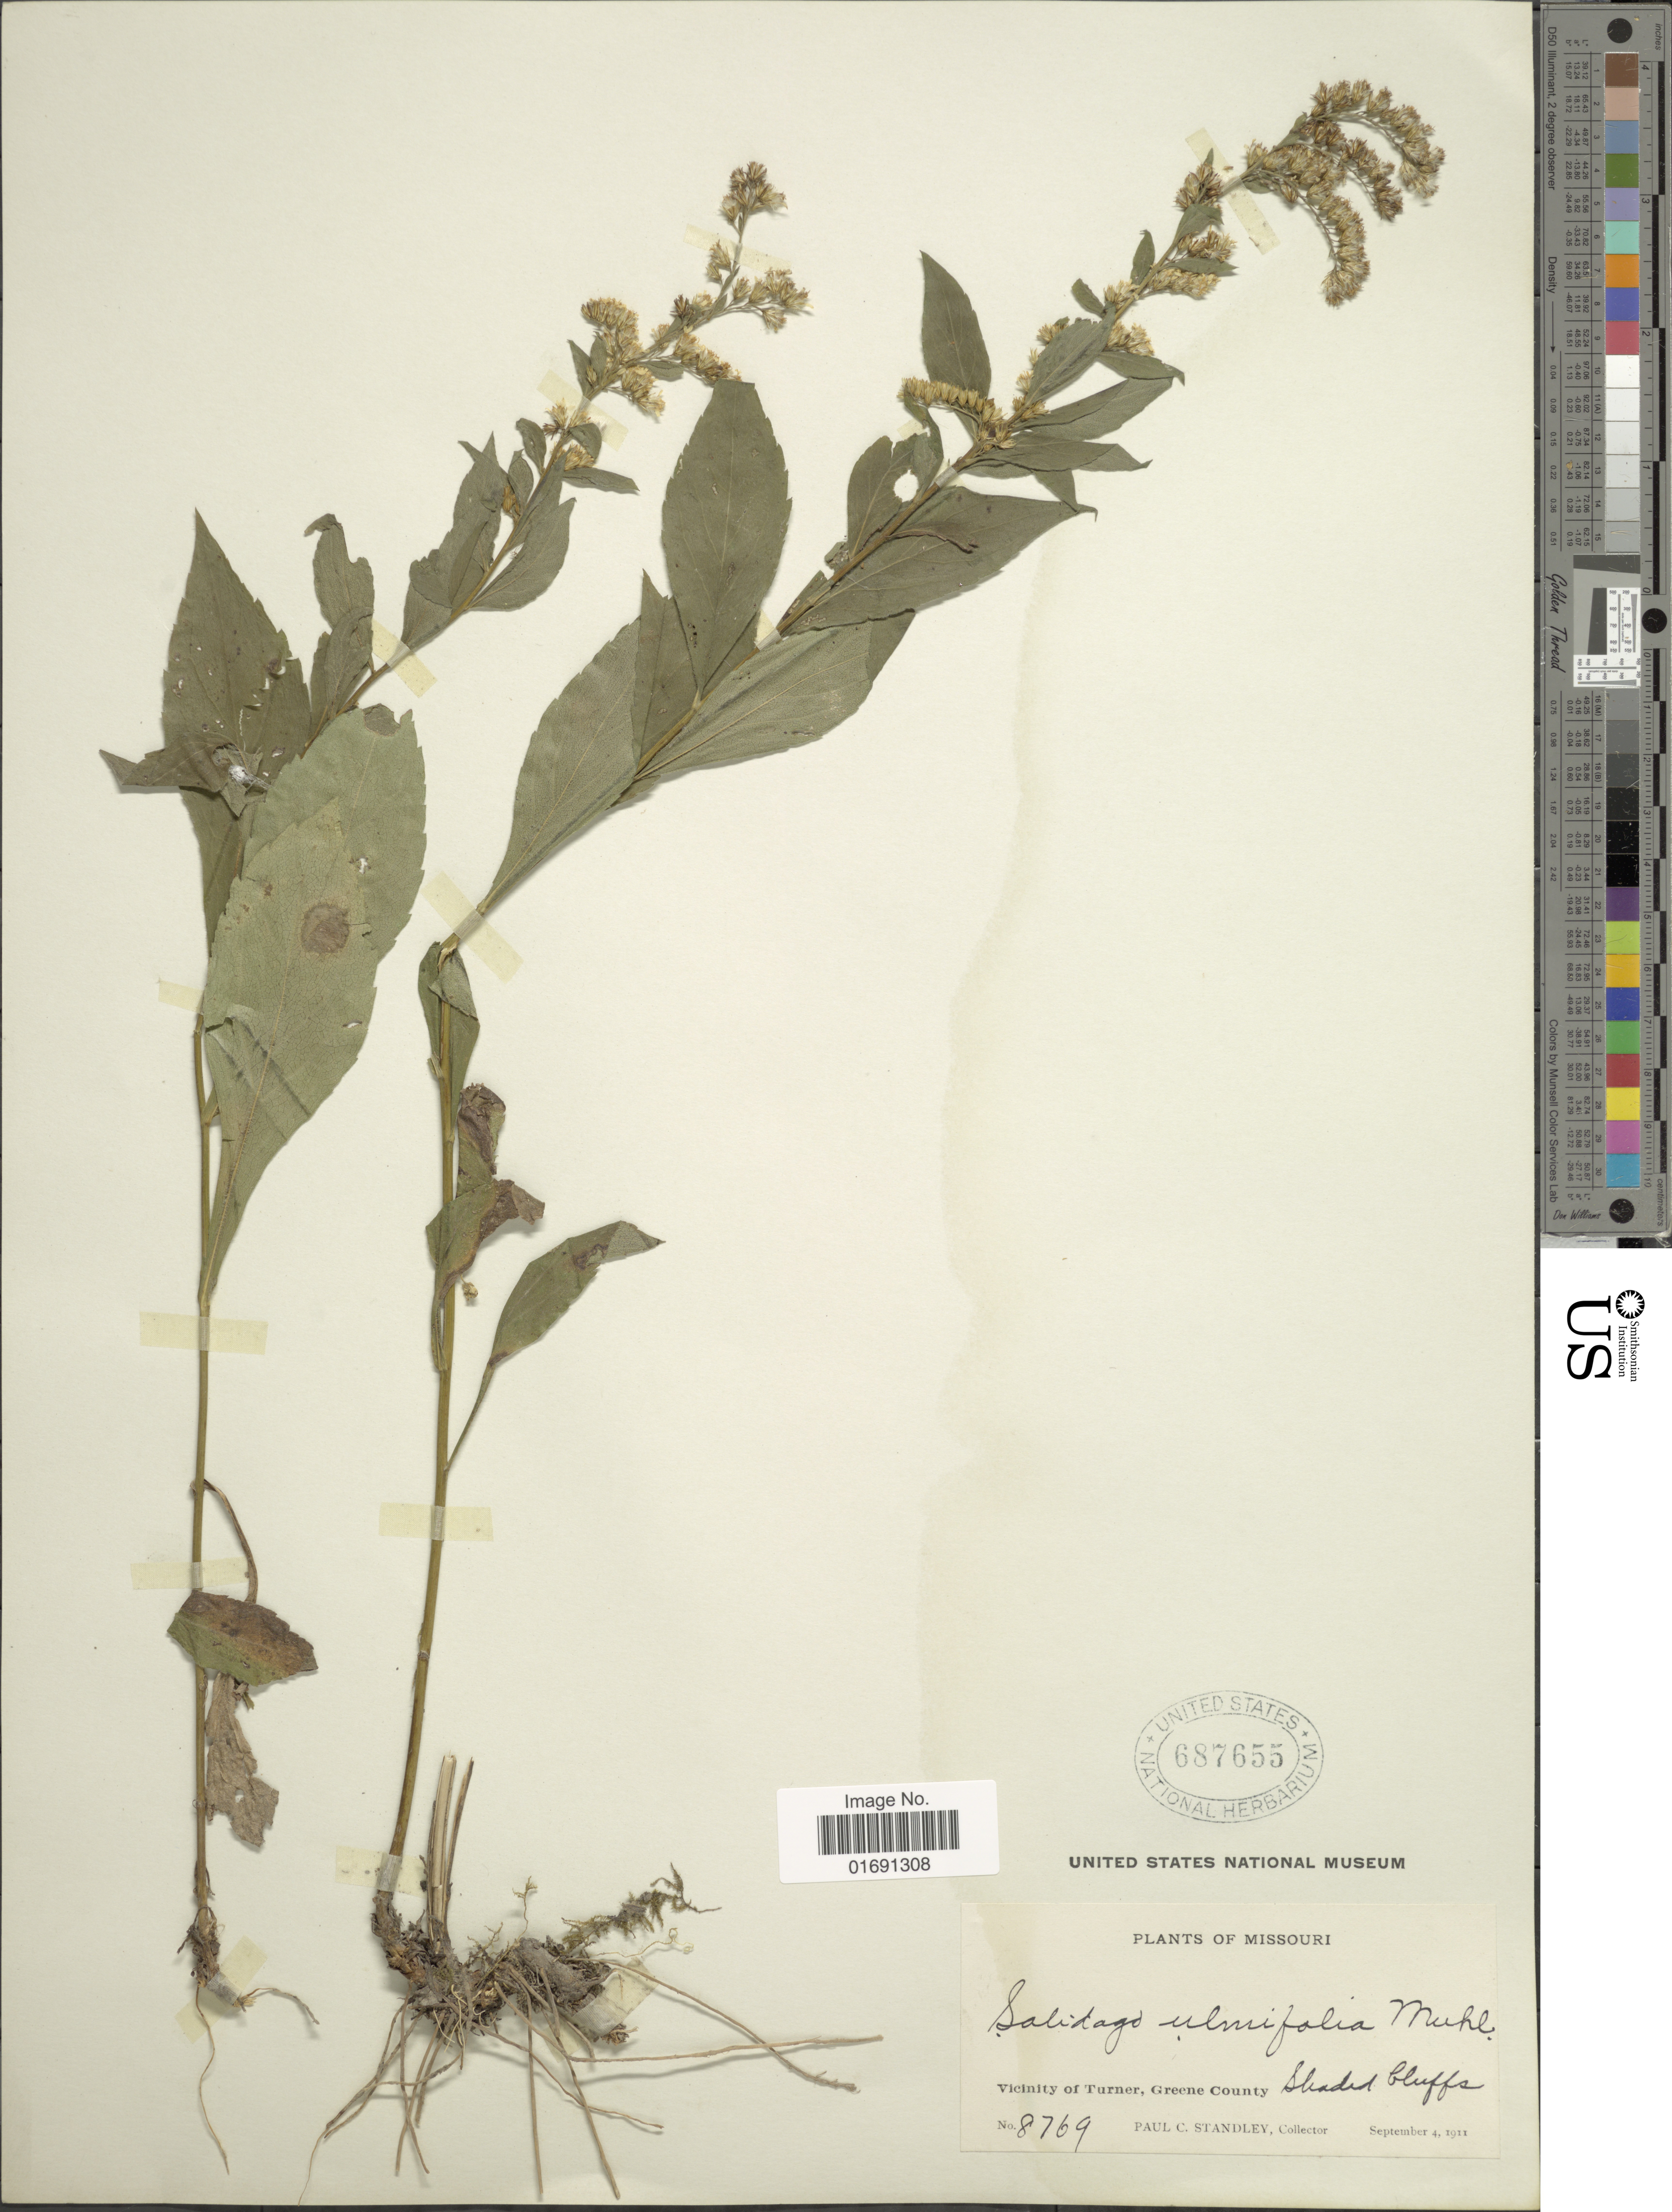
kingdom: Plantae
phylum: Tracheophyta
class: Magnoliopsida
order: Asterales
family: Asteraceae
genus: Solidago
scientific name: Solidago ulmifolia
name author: Muhl. ex Willd.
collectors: P. C. Standley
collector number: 8769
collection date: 1911-09-04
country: United States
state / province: Missouri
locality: Vicinity of Turner, Greene County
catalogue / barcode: US 687655